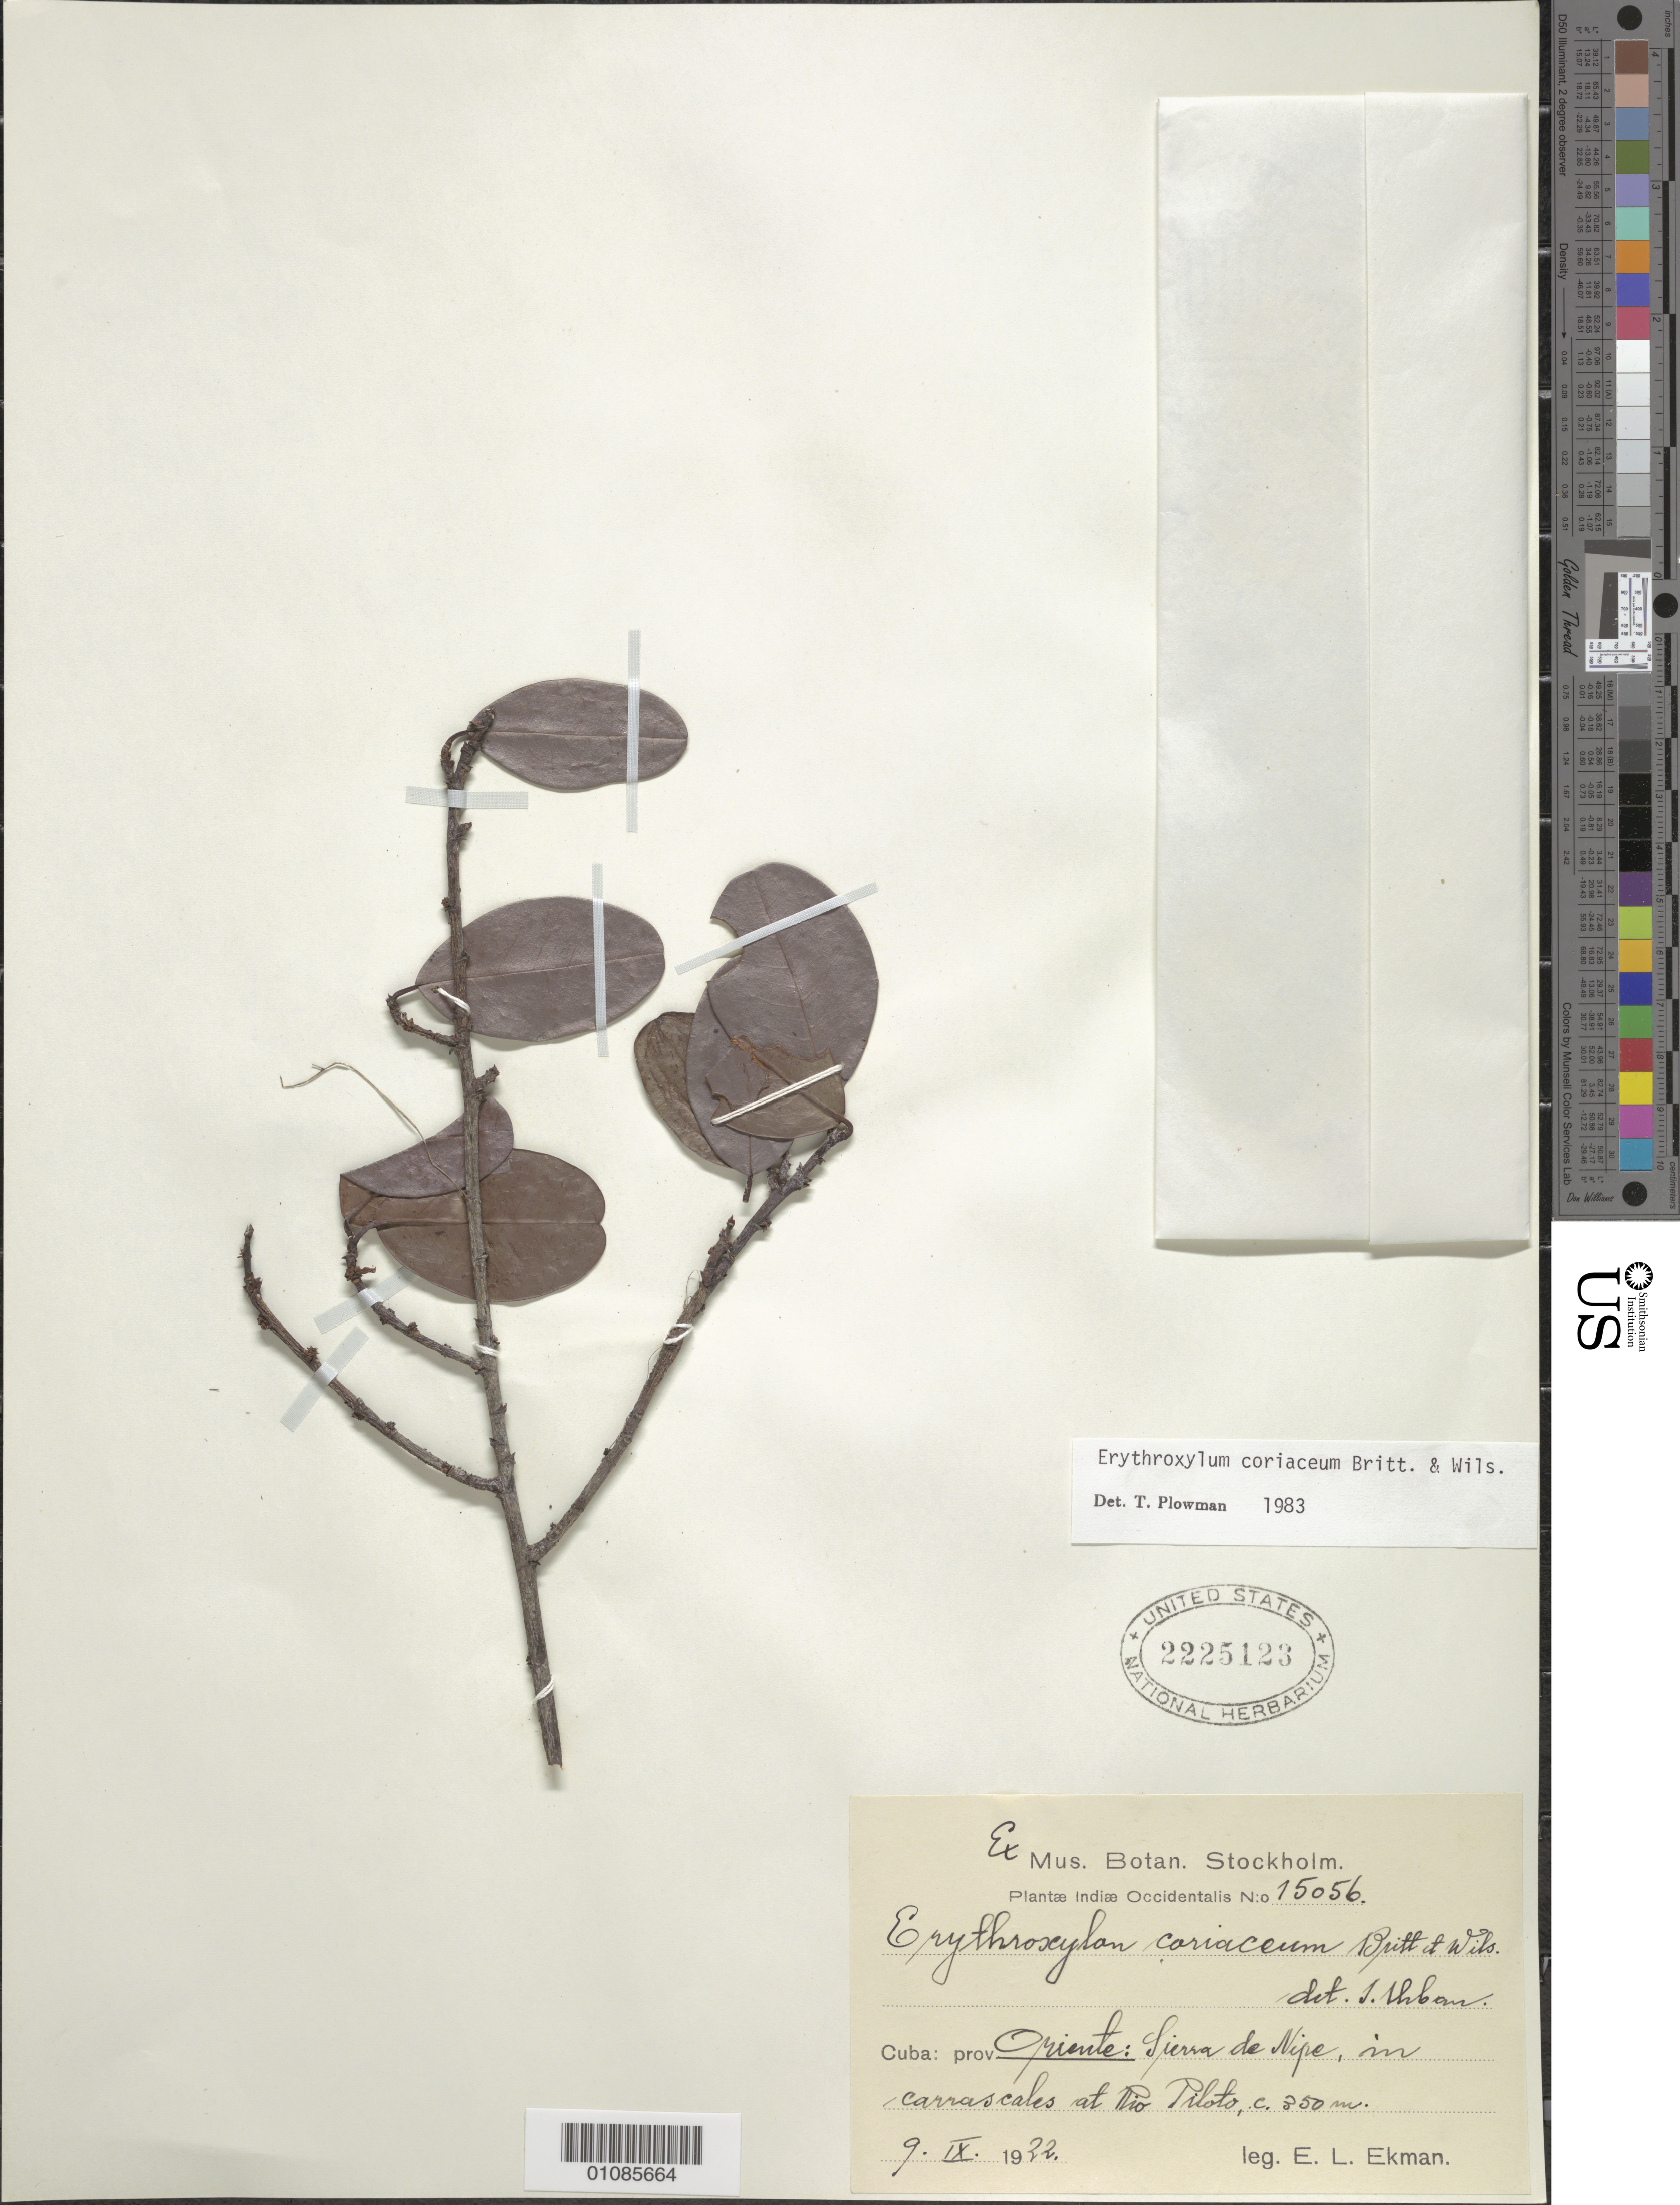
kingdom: Plantae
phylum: Tracheophyta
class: Magnoliopsida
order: Malpighiales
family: Erythroxylaceae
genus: Erythroxylum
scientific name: Erythroxylum confusum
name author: Britton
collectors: E. L. Ekman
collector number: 15056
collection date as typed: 09 Sep 1922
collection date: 1922-09-09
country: Cuba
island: Cuba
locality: Oriente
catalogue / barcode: US 2225123